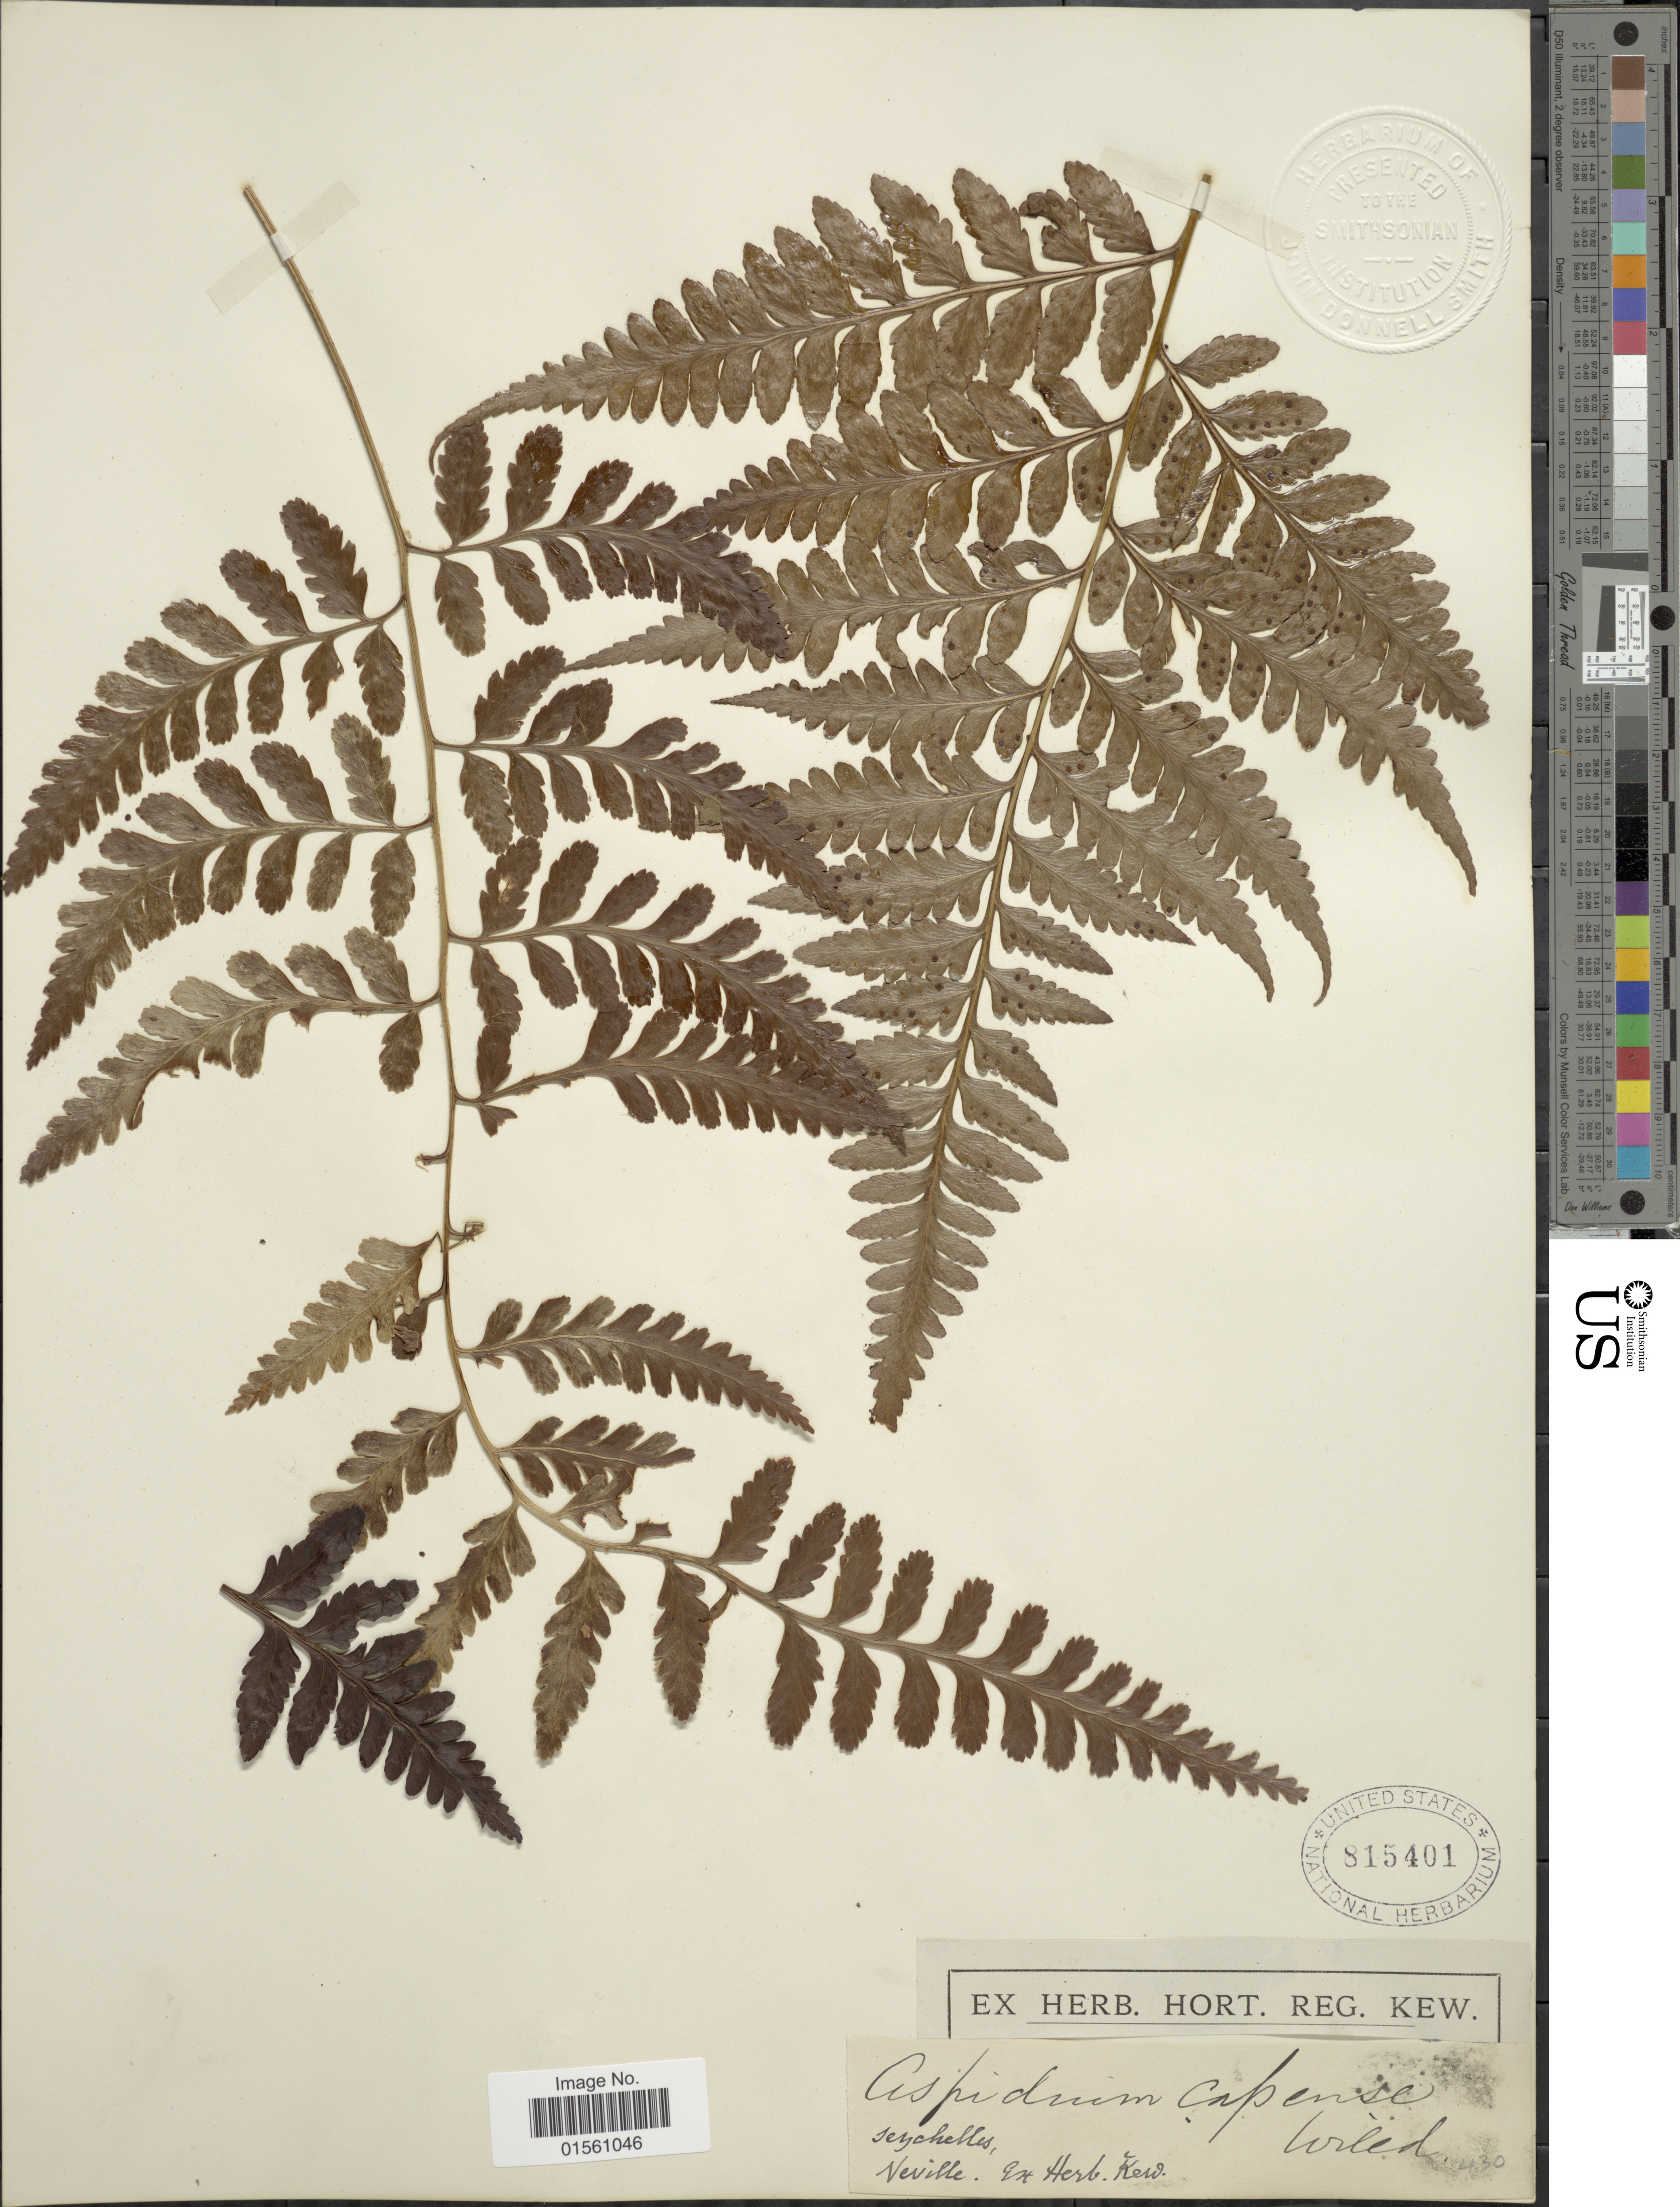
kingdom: Plantae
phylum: Tracheophyta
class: Polypodiopsida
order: Polypodiales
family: Dryopteridaceae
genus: Rumohra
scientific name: Rumohra adiantiformis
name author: (G. Forst.) Ching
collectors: Neville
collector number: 430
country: Seychelles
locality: Seychelles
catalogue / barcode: US 815401